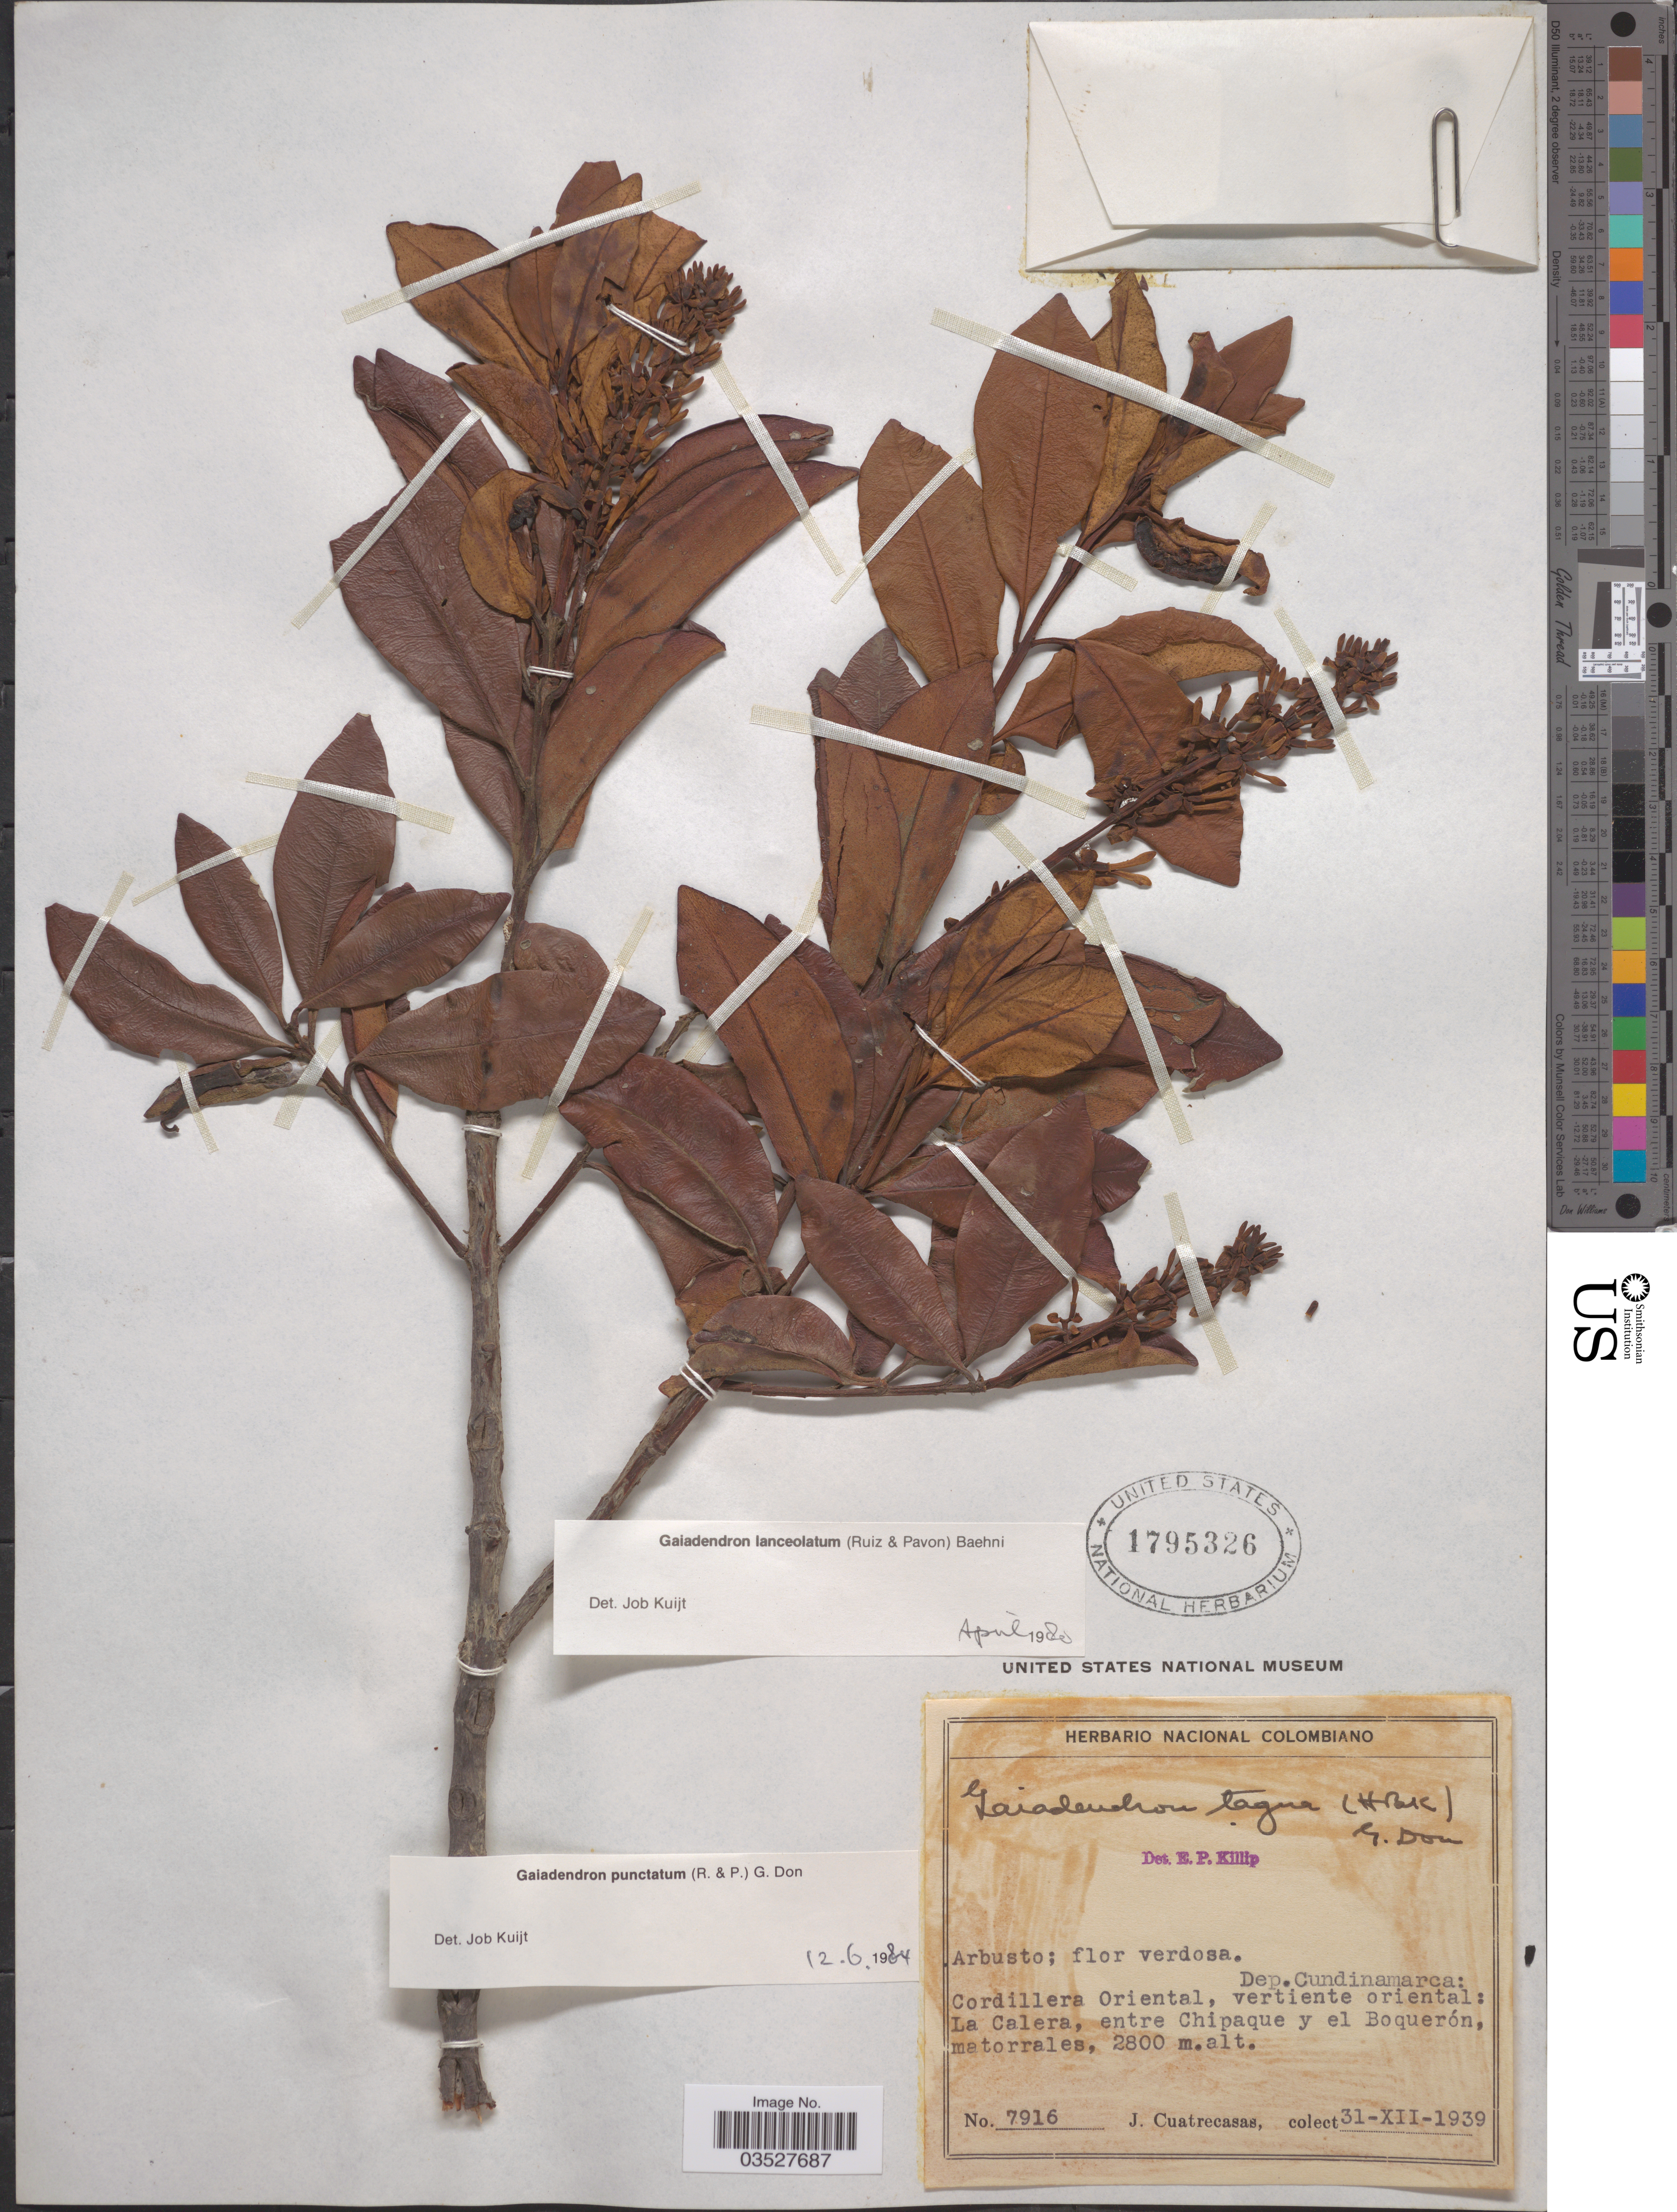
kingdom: Plantae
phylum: Tracheophyta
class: Magnoliopsida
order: Santalales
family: Loranthaceae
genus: Gaiadendron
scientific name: Gaiadendron punctatum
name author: (Ruiz & Pav.) G. Don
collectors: J. Cuatrecasas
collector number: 7916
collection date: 1939-12-31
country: Colombia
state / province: Cundinamarca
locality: Dep. Cundinamarca: Cordillera Oriental, vertiente oriental: La Calera, entre Chipaque y el Boquerón.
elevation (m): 2800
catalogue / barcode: US 1795326